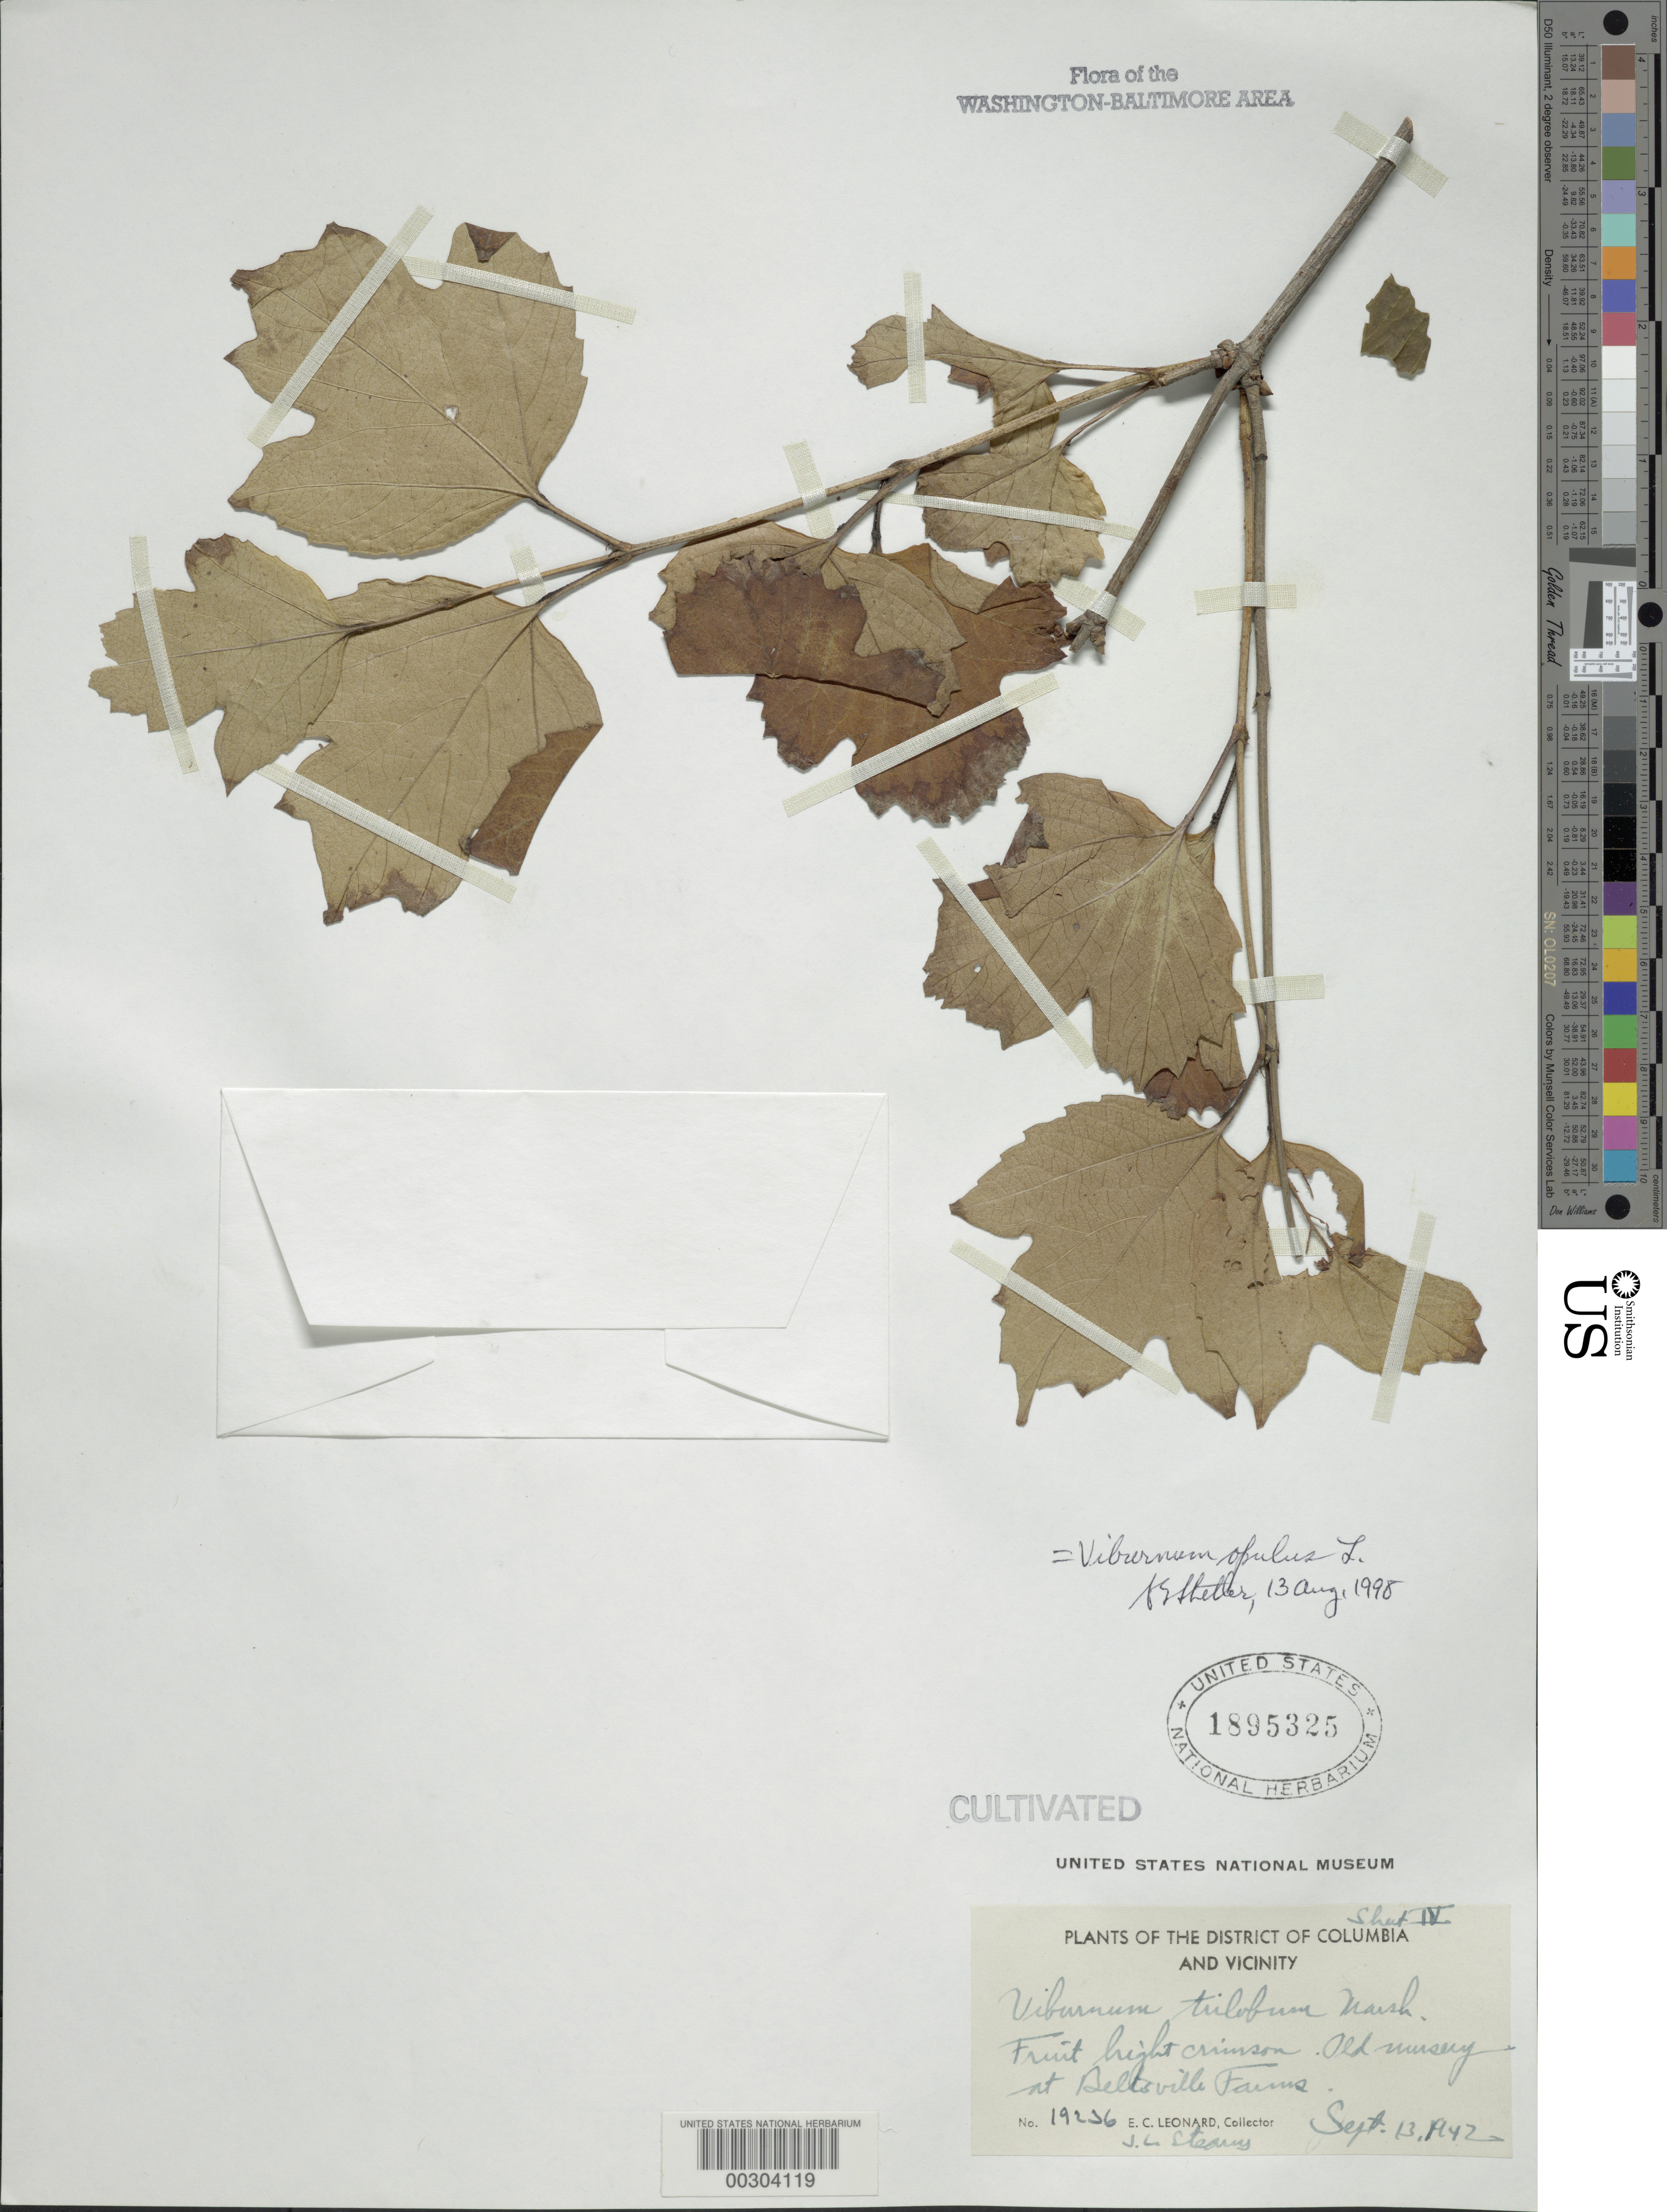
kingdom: Plantae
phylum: Tracheophyta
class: Magnoliopsida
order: Dipsacales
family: Viburnaceae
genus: Viburnum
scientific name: Viburnum opulus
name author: L.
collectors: E. C. Leonard & J. Stearns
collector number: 19256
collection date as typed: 13 Sep 1942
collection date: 1942-09-13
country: United States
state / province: Maryland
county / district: Prince George's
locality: Beltsville Farms, Old Nursery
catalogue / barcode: US 1895325